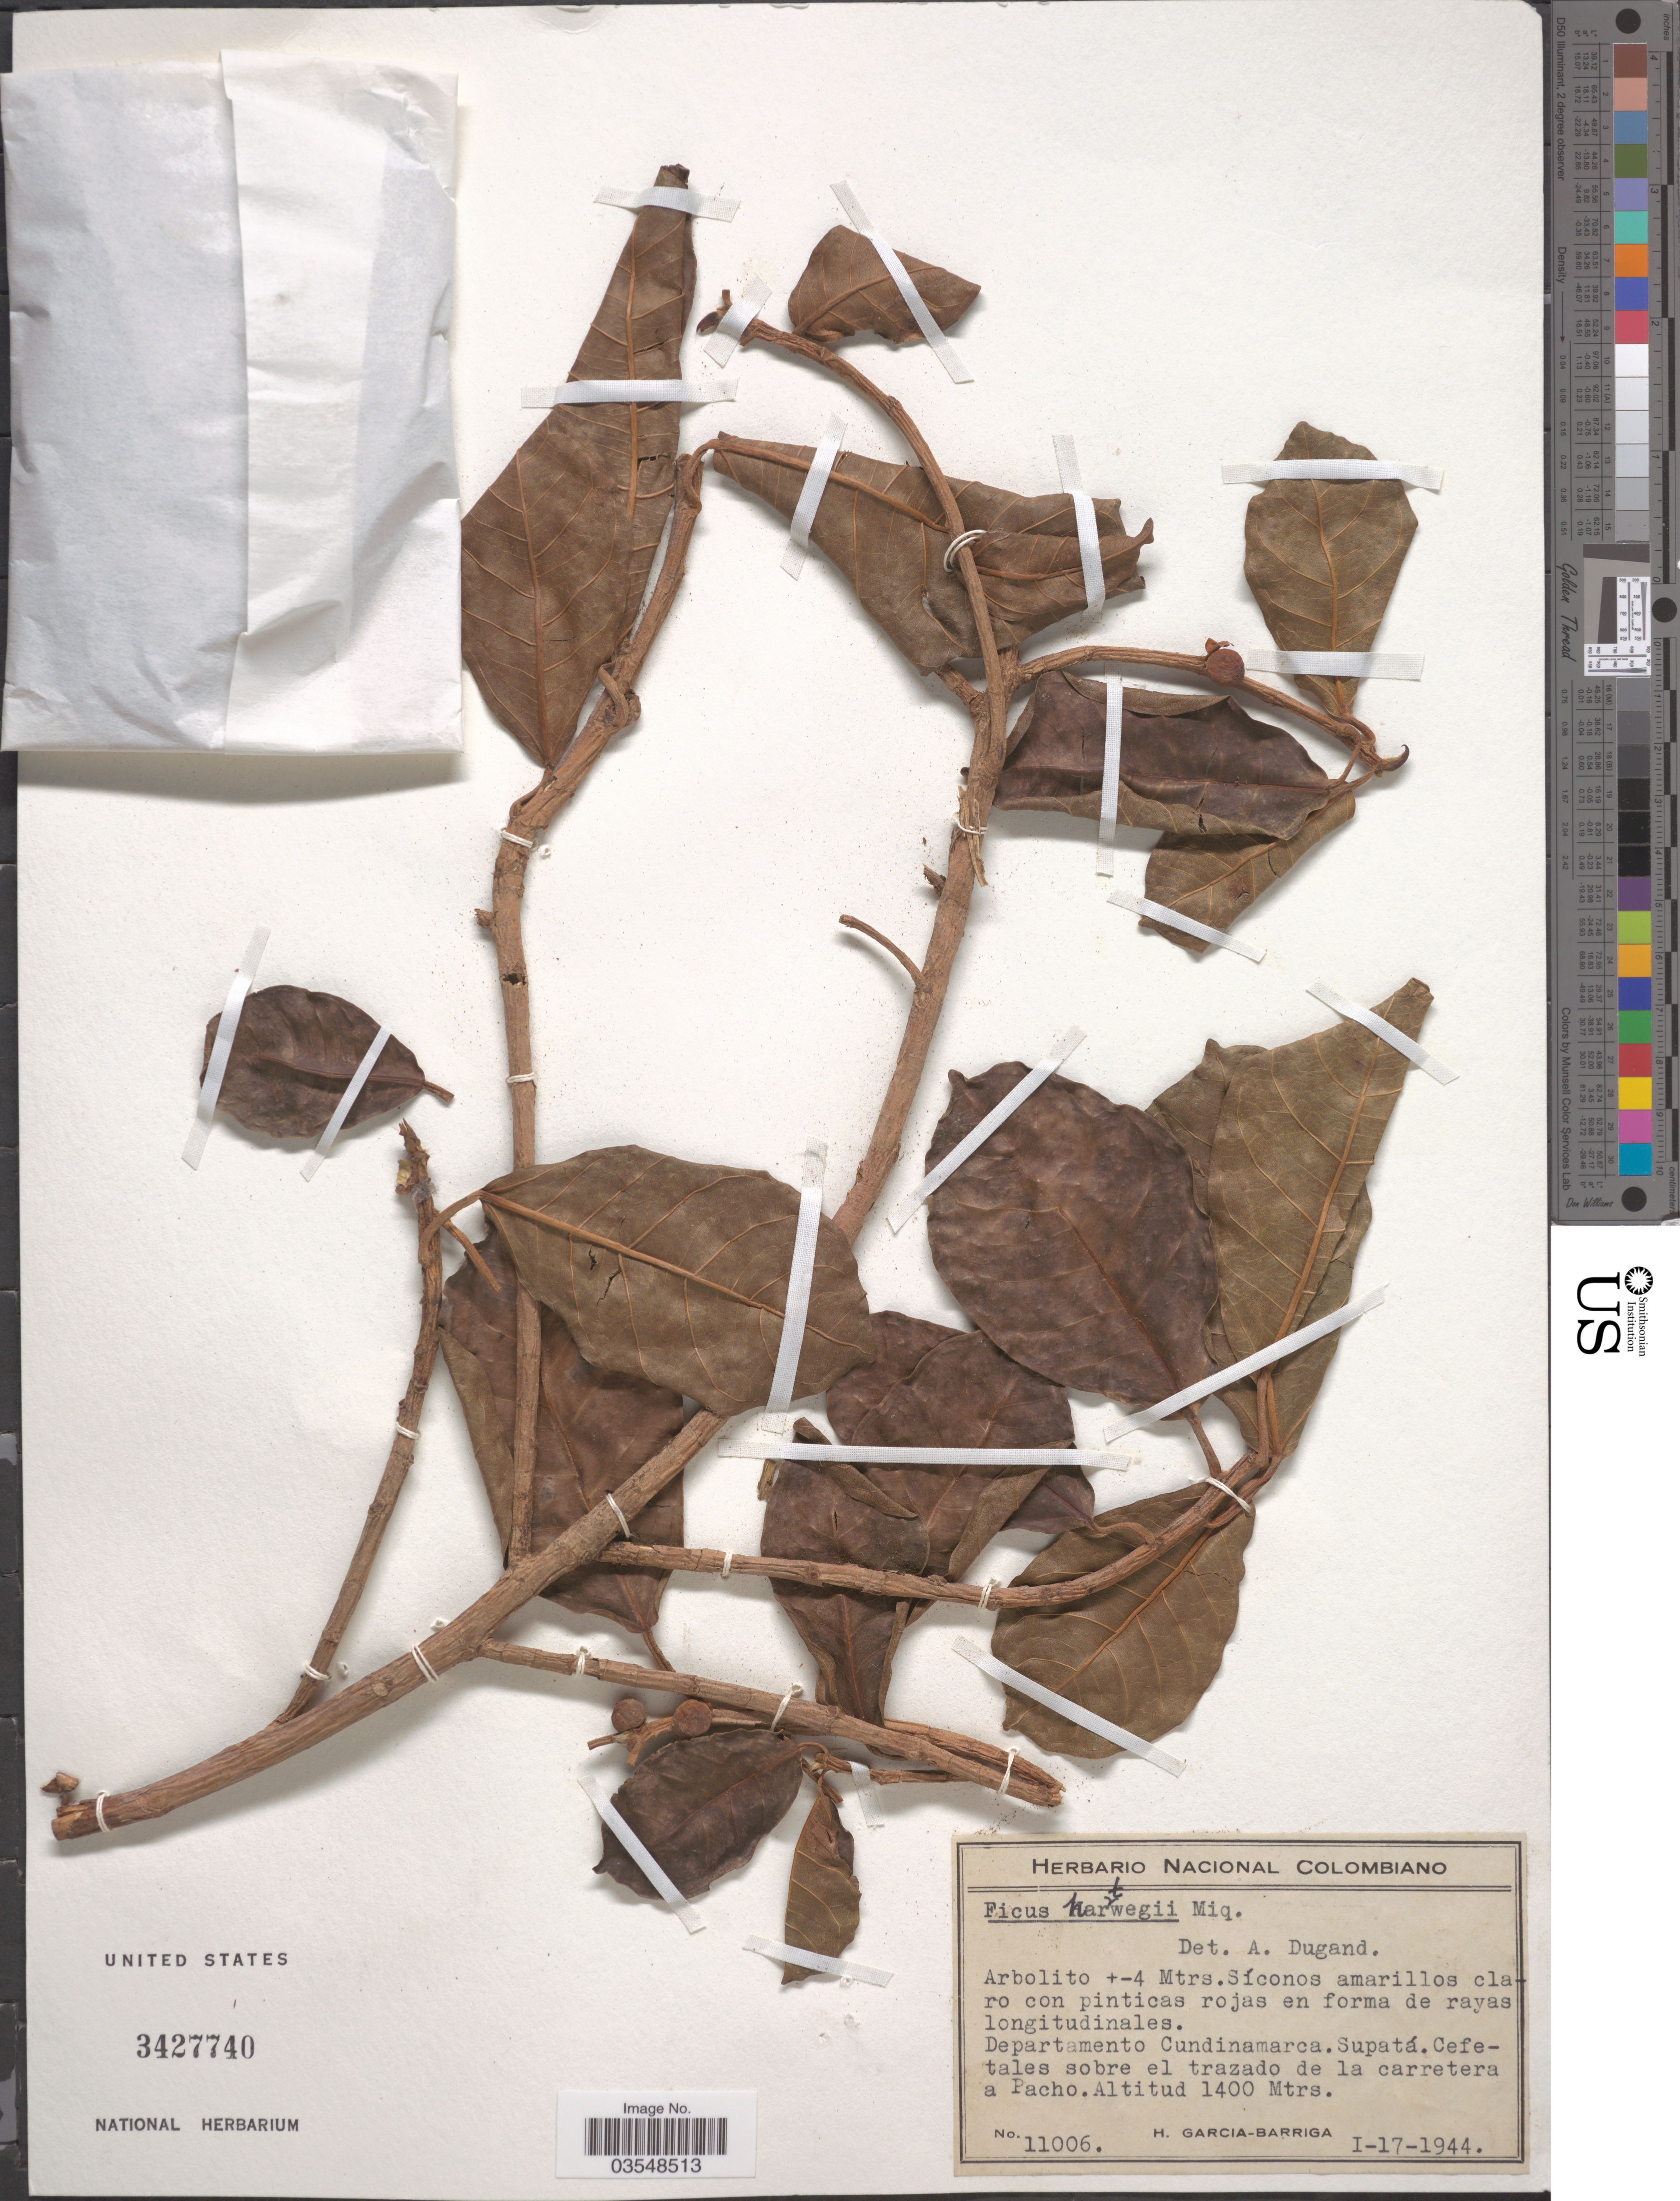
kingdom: Plantae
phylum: Tracheophyta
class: Magnoliopsida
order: Rosales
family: Moraceae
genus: Ficus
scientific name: Ficus hartwegii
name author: (Miq.) Miq.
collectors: H. García Barriga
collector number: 11006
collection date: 1944-01-17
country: Colombia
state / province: Cundinamarca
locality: Departamento Cundinamarca. Supatá. Cefetales sobre el trazado de la carretera a Pacho.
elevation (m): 1400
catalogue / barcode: US 3427740